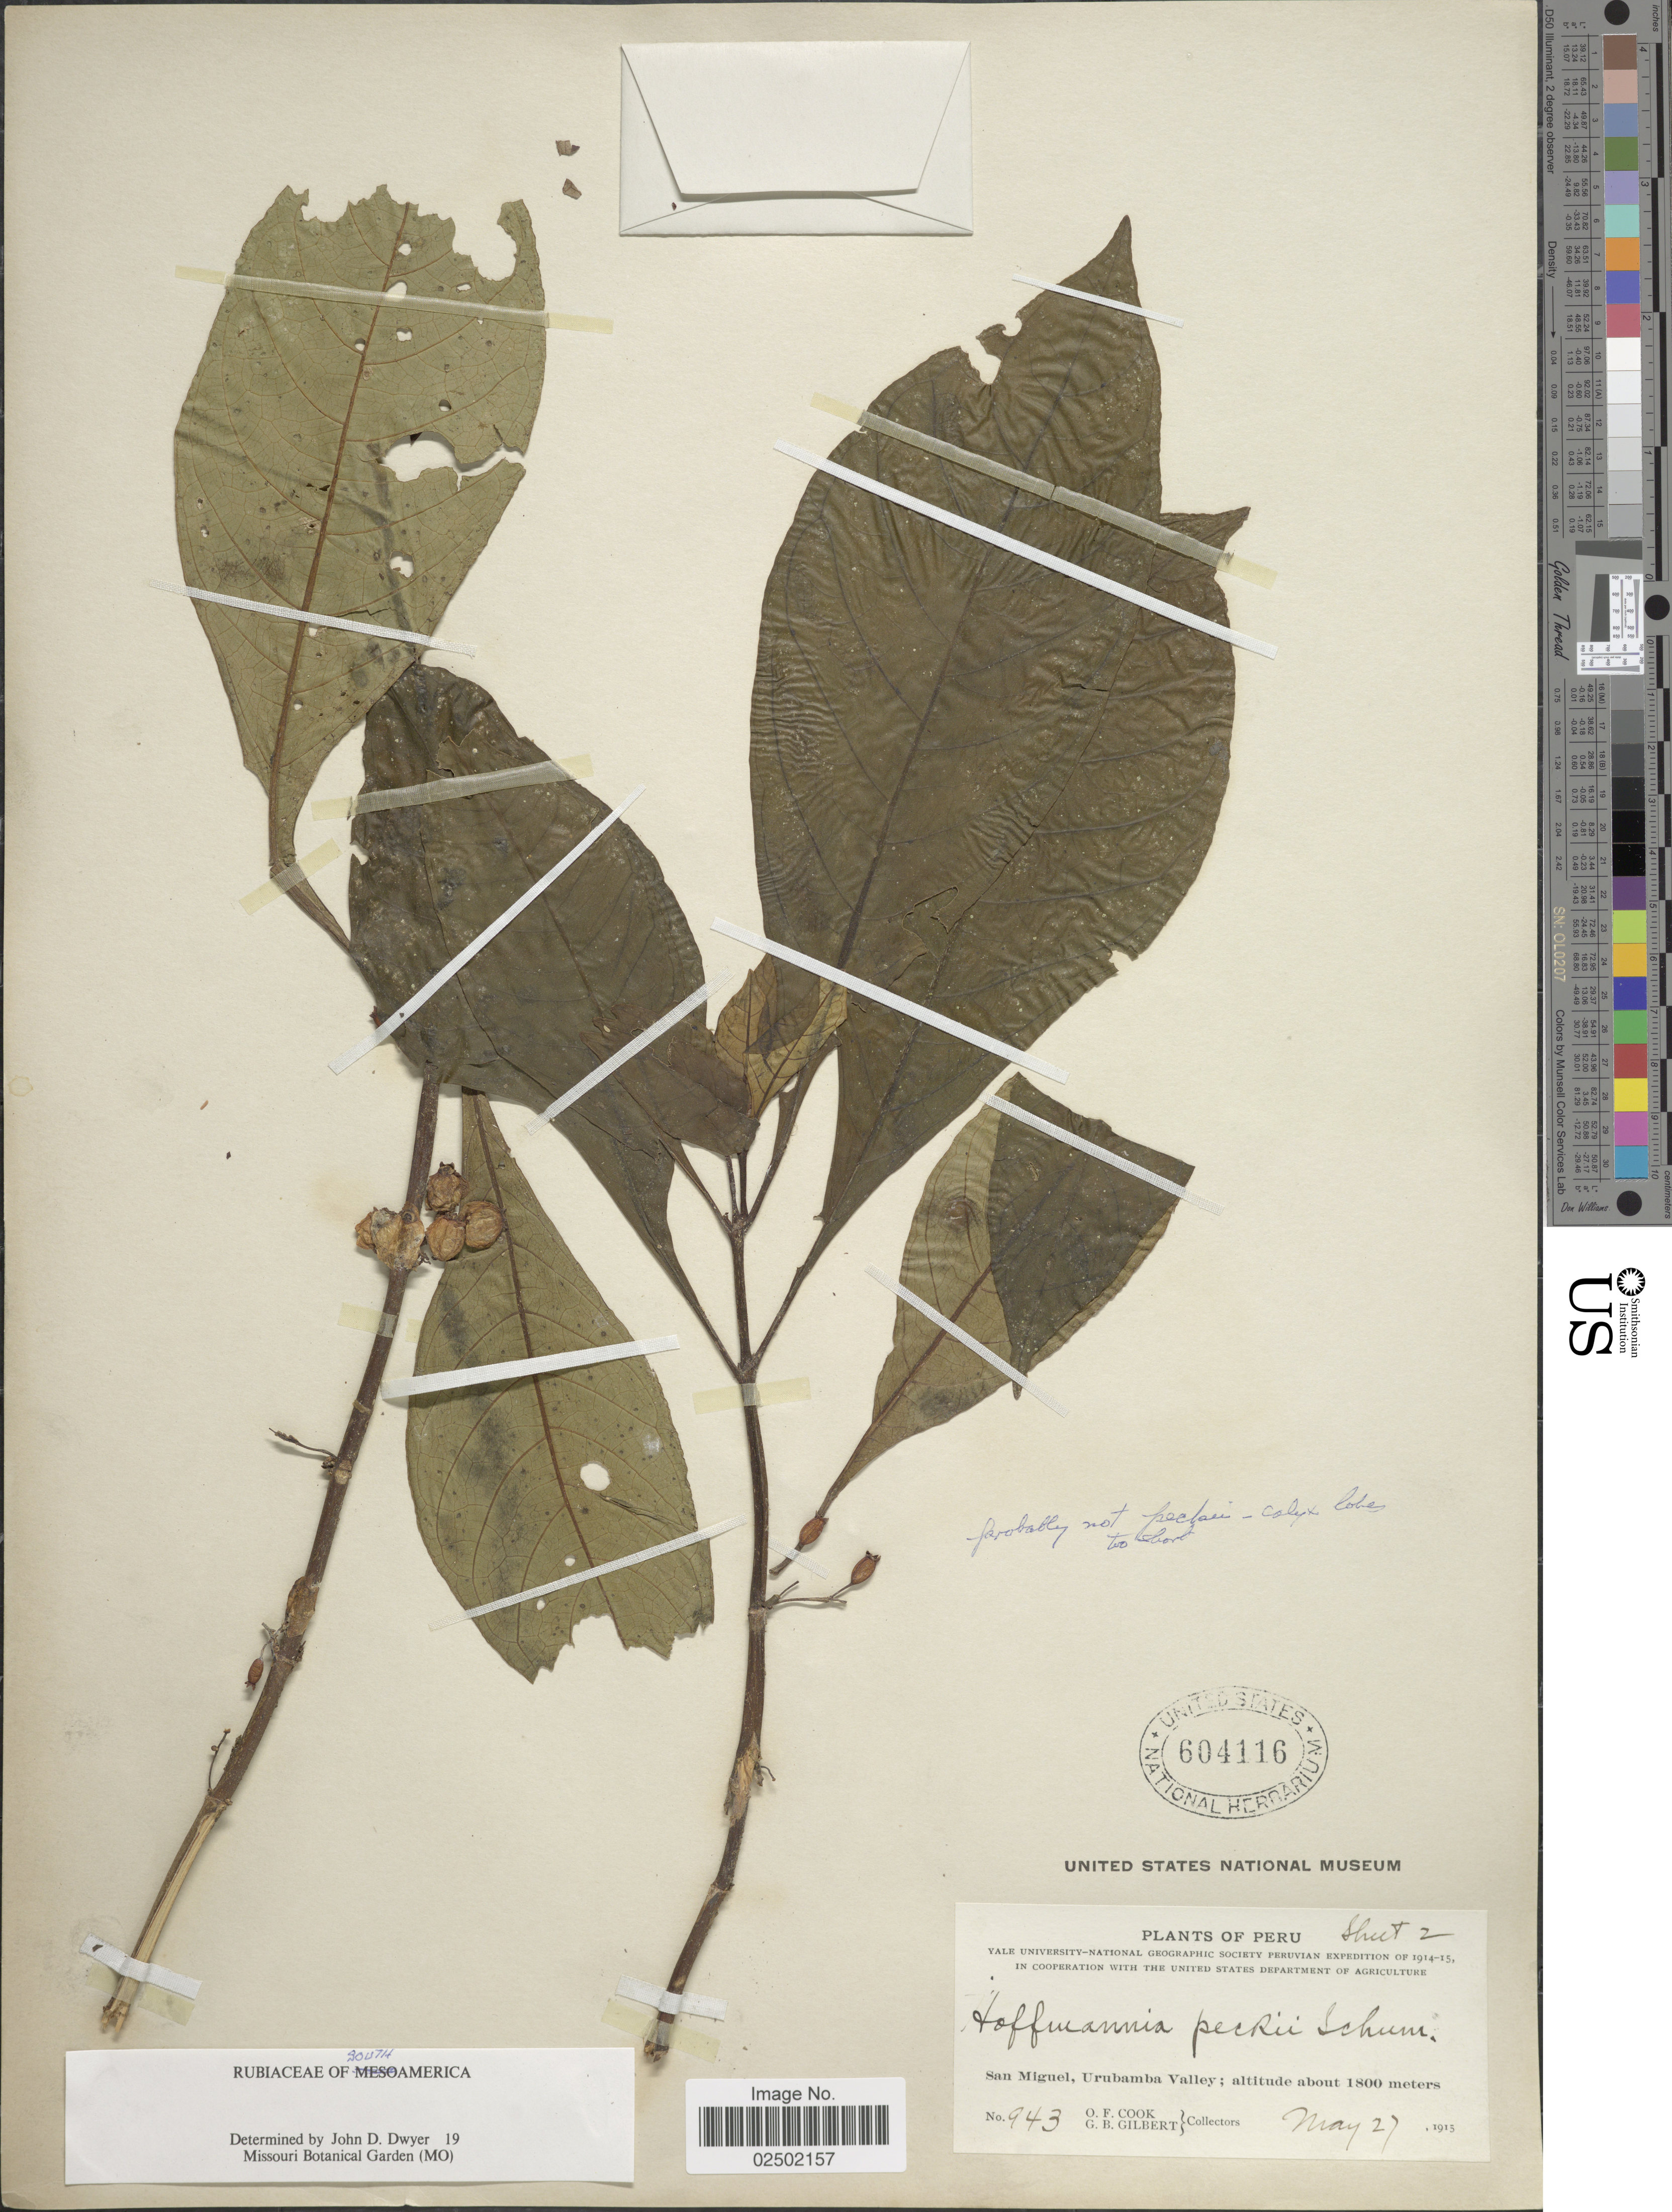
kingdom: Plantae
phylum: Tracheophyta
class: Magnoliopsida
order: Gentianales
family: Rubiaceae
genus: Hoffmannia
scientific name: Hoffmannia peckii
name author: K. Schum.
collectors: O. F. Cook & G. B. Gilbert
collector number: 943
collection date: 1915-05-27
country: Peru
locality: San Miguel, Urubamba Valley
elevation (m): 1800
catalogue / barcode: US 604116